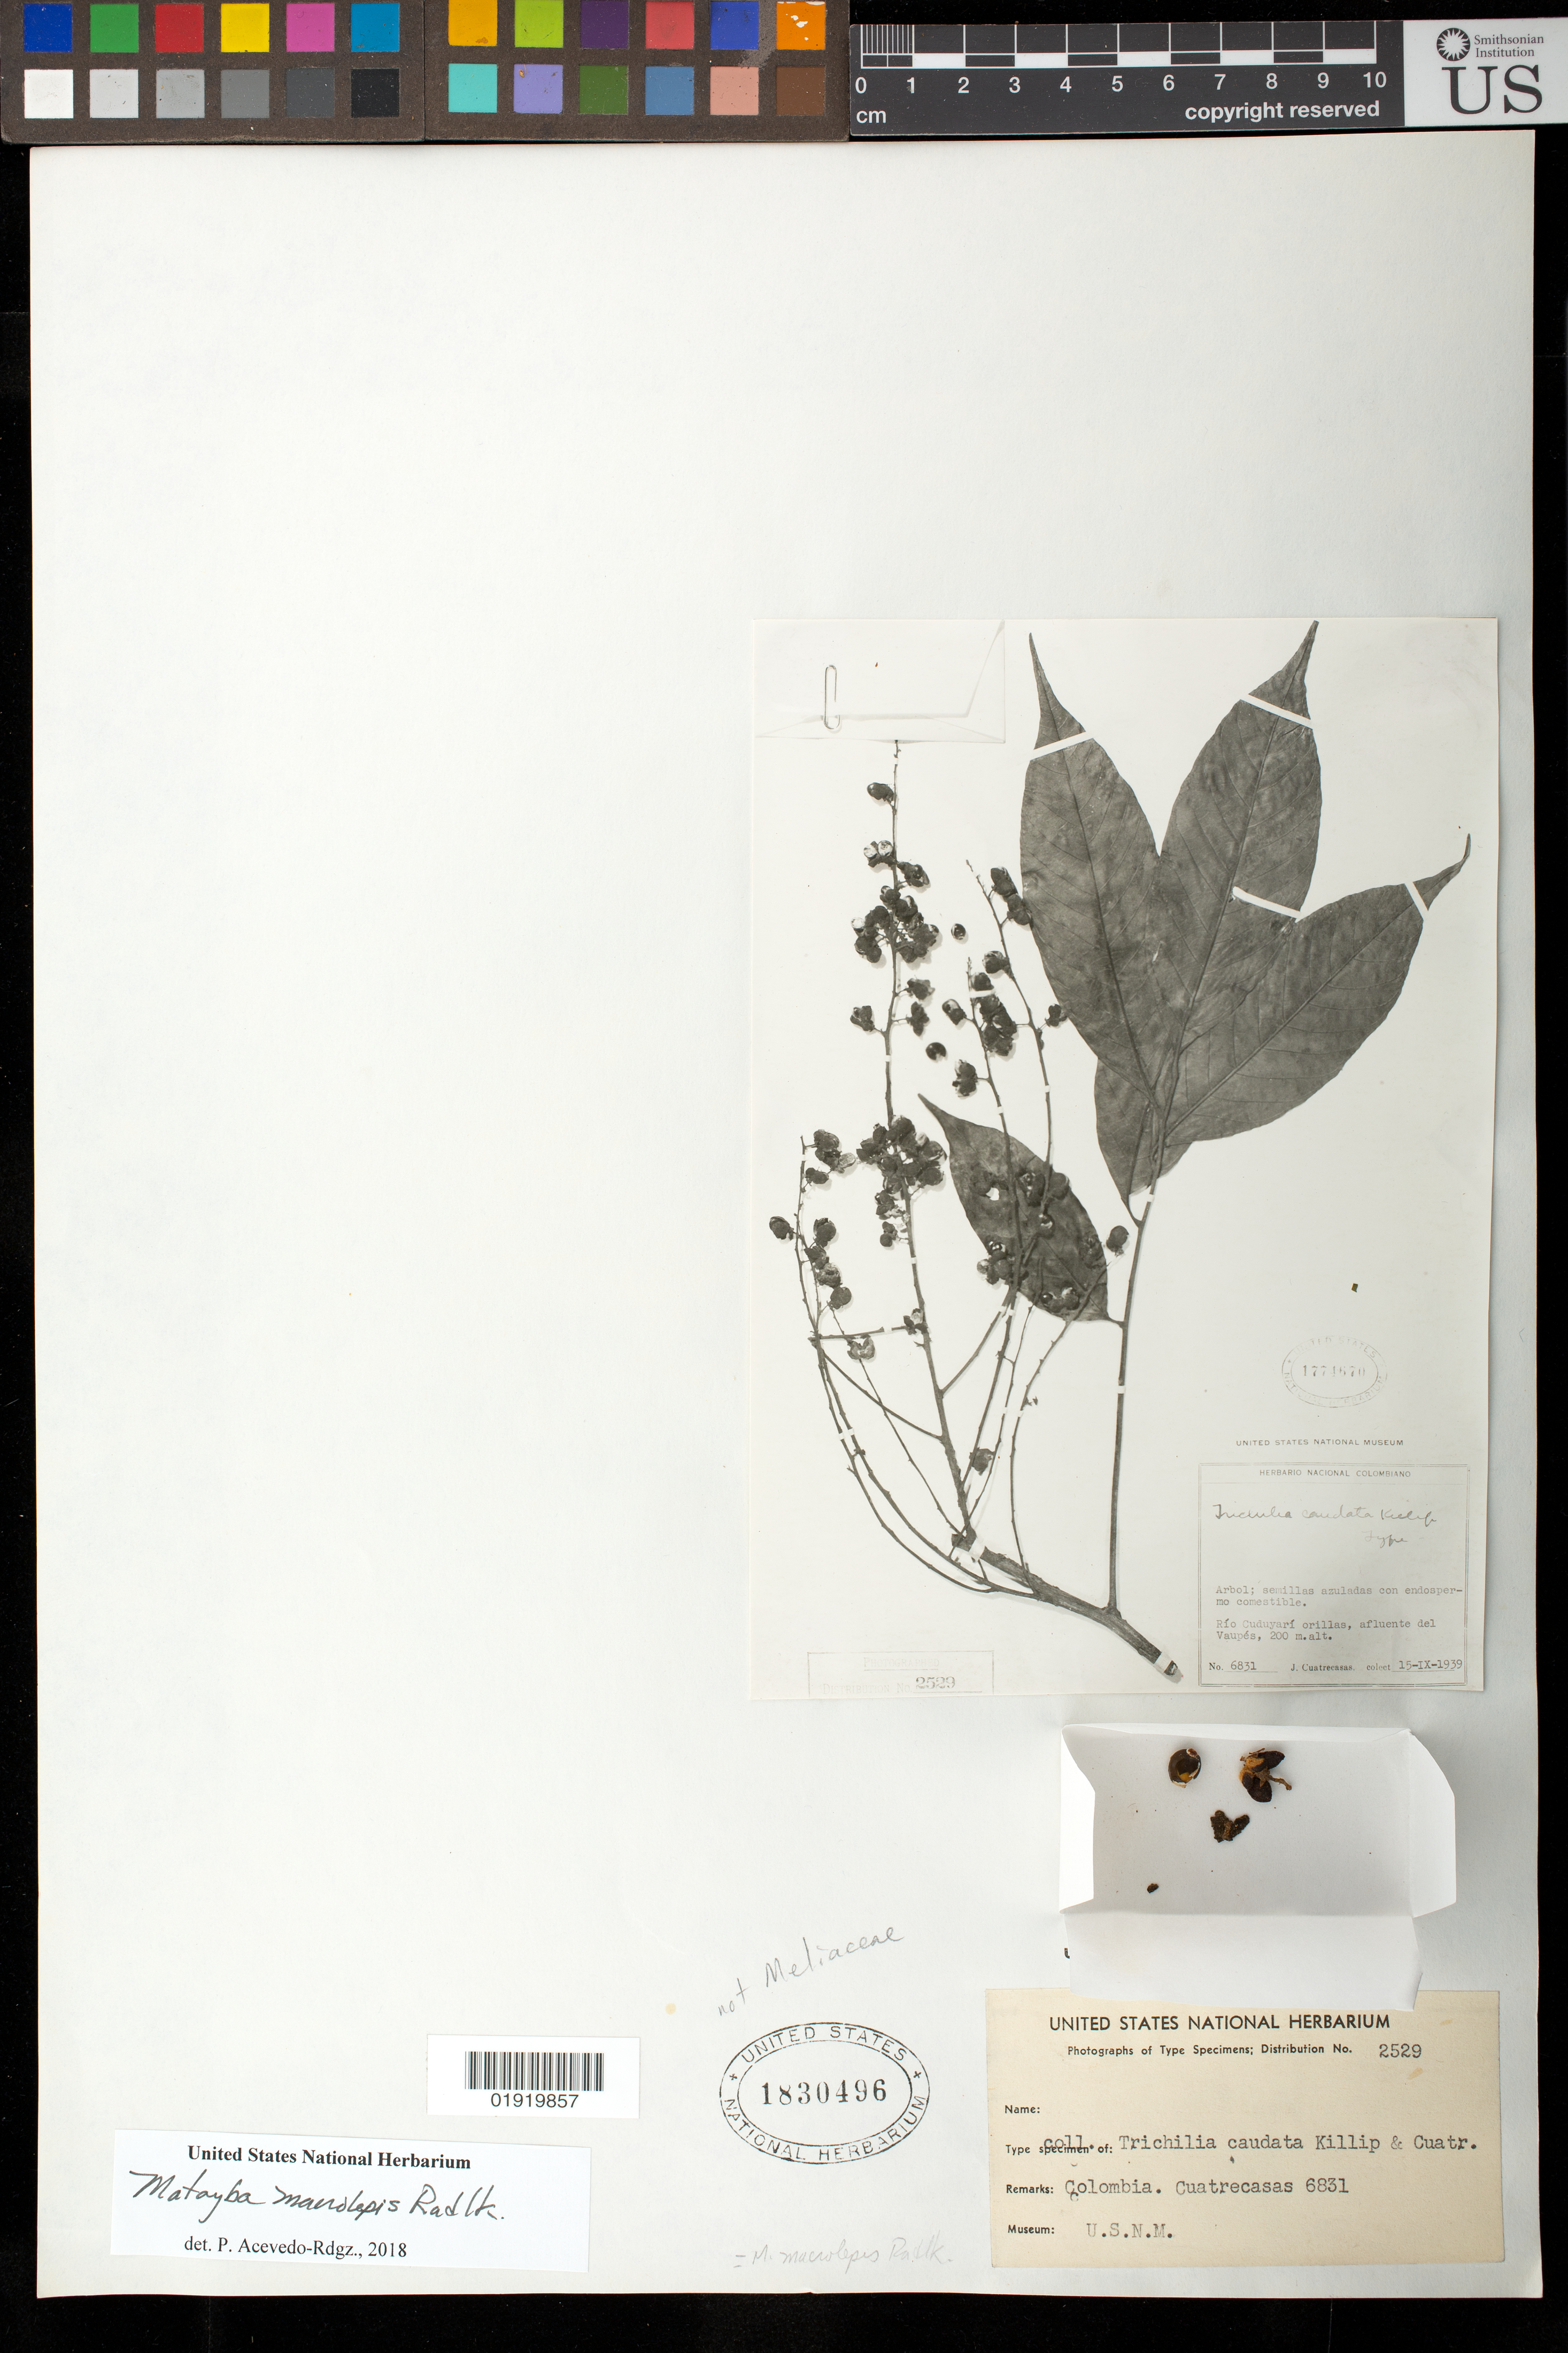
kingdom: Plantae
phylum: Tracheophyta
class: Magnoliopsida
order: Sapindales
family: Meliaceae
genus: Trichilia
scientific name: Trichilia caudata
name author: Killip & Cuatrec.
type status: Type Collection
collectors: J. Cuatrecasas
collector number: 6831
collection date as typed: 15-IX-1939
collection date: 1939-09-15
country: Colombia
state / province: Vaupes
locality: Rio Cuduyari banks, tributary of the Vaupes.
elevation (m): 200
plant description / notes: Photograph and fragmentary material of (holo?) type specimen ex herb. US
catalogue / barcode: US 1830496